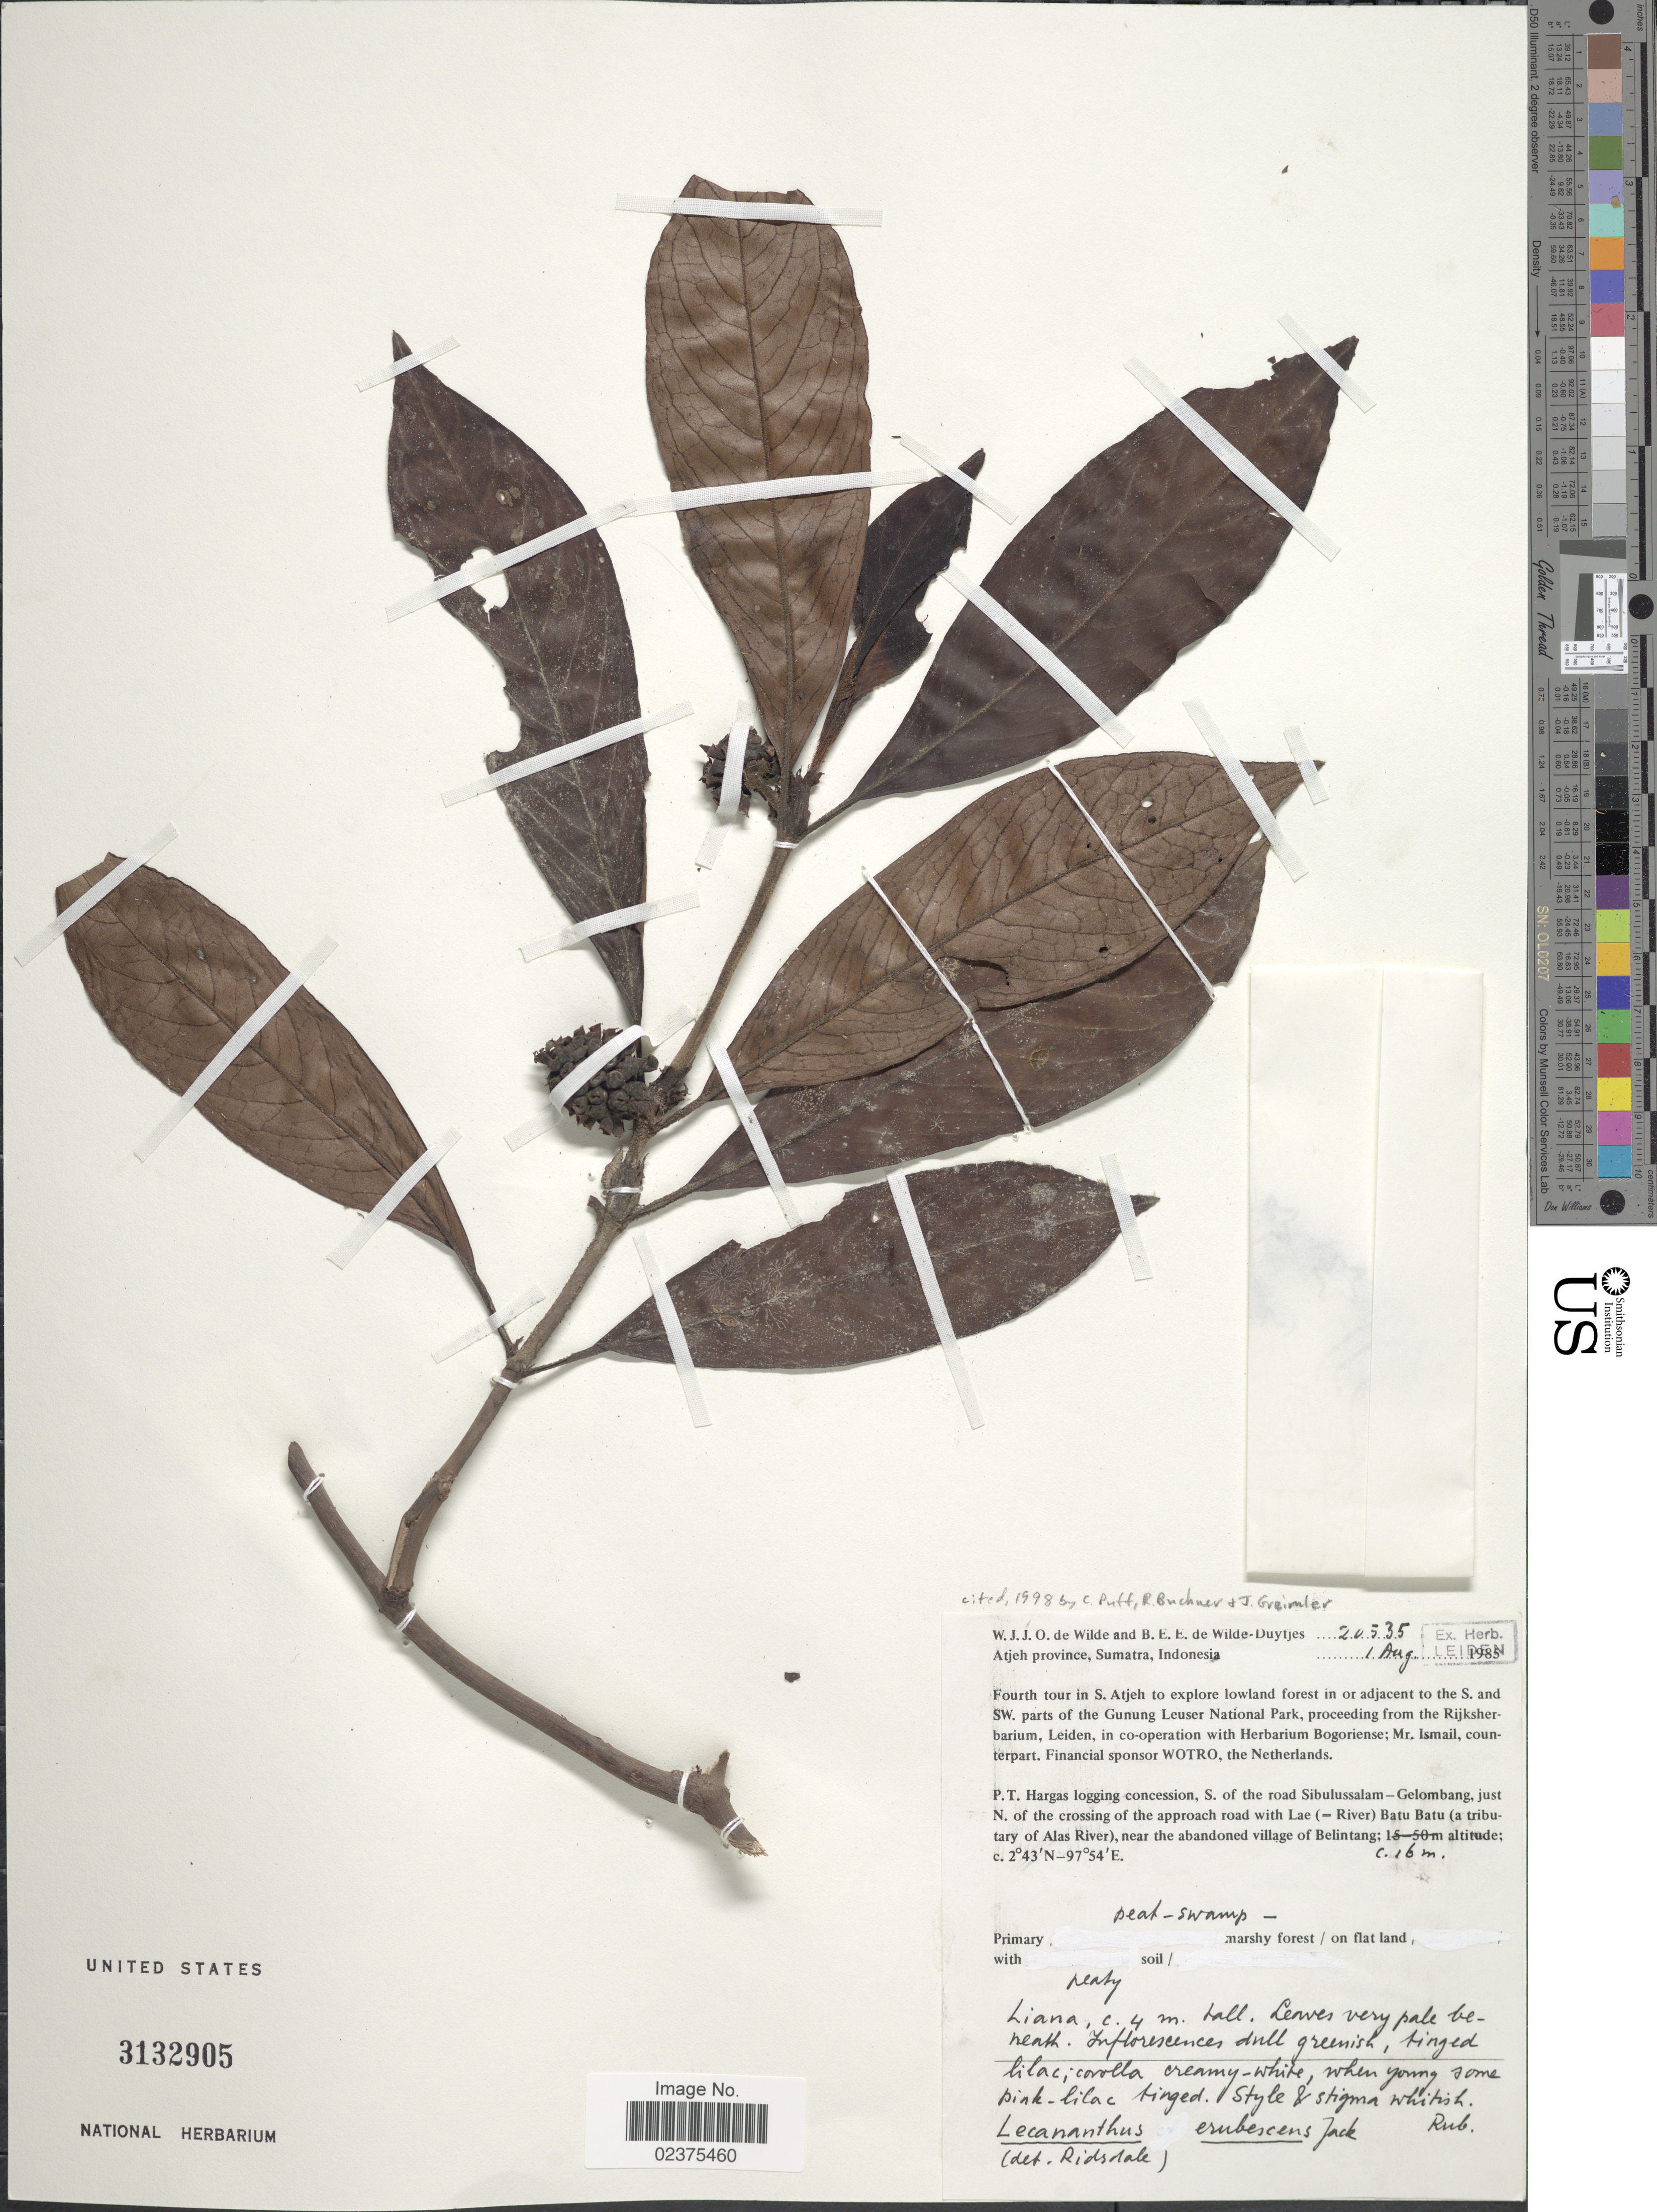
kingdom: Plantae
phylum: Tracheophyta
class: Magnoliopsida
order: Gentianales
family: Rubiaceae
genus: Lecananthus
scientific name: Lecananthus erubescens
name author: Jack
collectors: W. J. de Wilde & B. E. de Wilde-Duyfjes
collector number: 20535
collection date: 1985-08-01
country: Indonesia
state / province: Sumatra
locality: Atjeh Province, Sumatra, Fourth tour in S. Atjeh to explore lowland forest in or adjacent to the S. and SW parts of the Gunung Leuser National Park, P.T Hargas logging concession, S. of the road Sibulussalam-Gelombang, just N of the crossing of the approach road with Lae (River) Batu Batu (A tributary of Alas River, near the abandoned village of Belintang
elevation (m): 160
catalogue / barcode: US 3132905